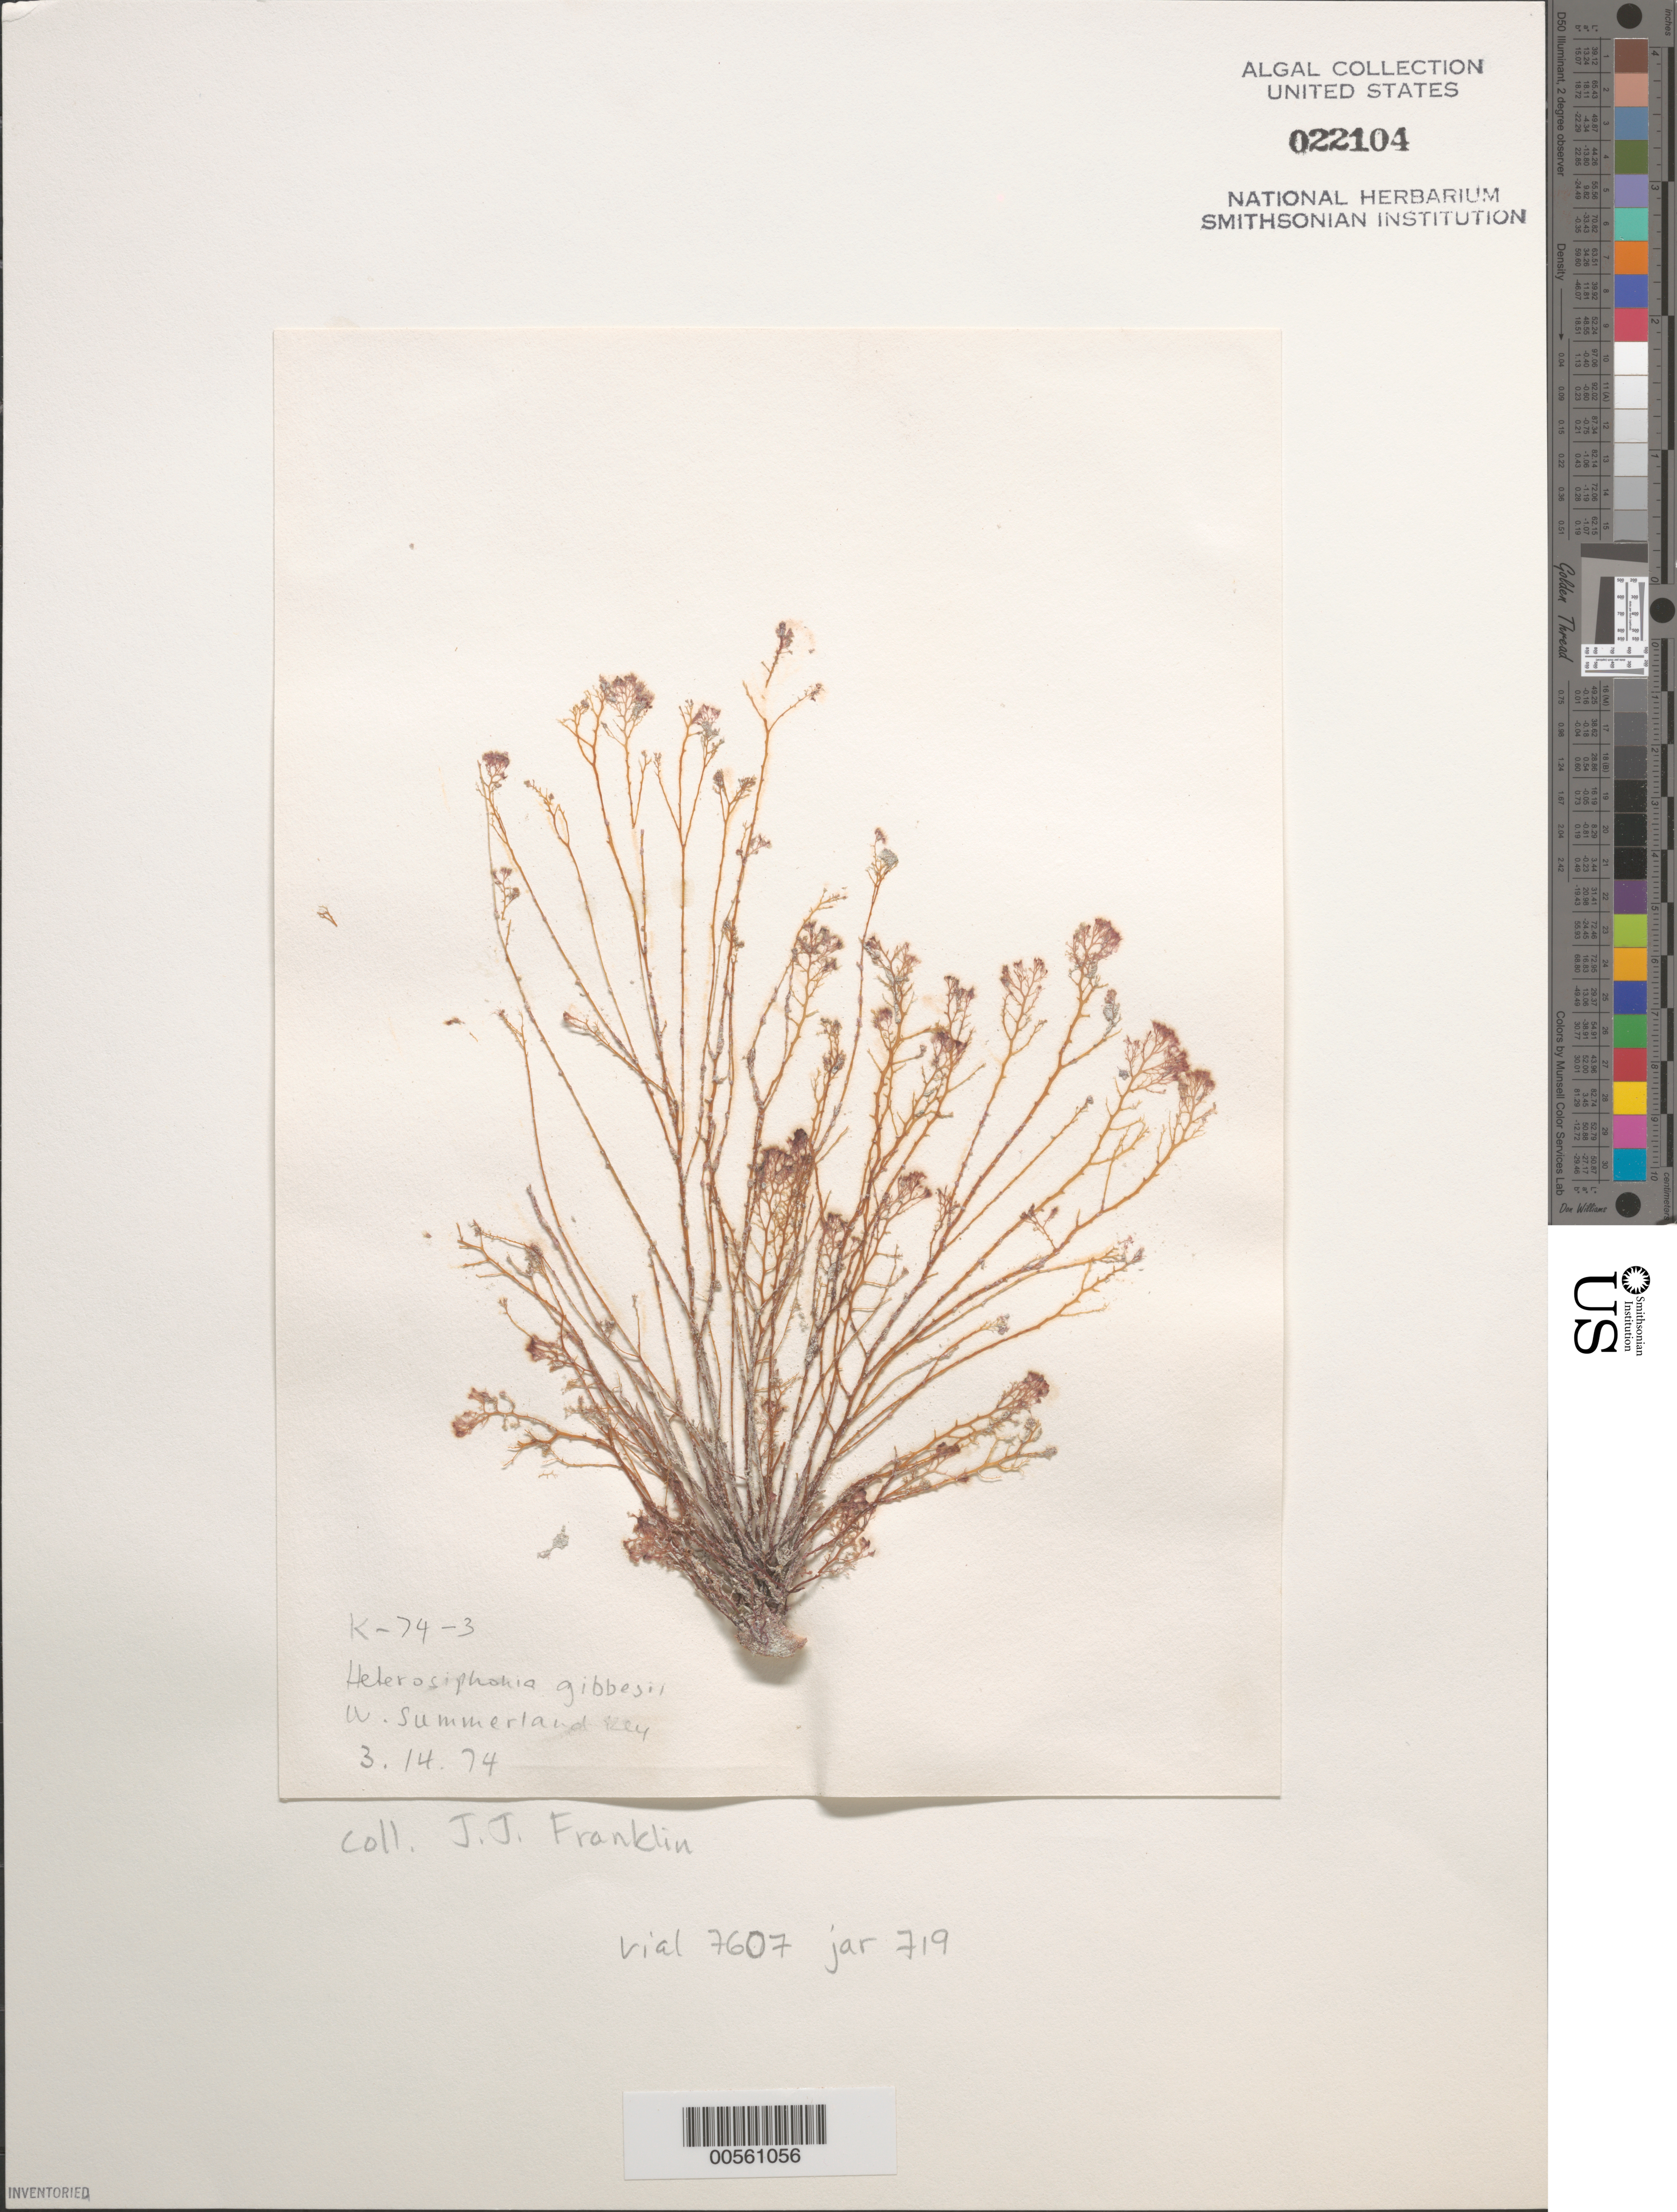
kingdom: Plantae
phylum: Rhodophyta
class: Florideophyceae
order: Ceramiales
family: Dasyaceae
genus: Heterosiphonia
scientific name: Heterosiphonia gibbesii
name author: (Harv.)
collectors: J. Franklin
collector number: K-74-3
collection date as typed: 14 Mar 1974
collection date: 1974-03-14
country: United States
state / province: Florida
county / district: Monroe County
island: West Summerland Key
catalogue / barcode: US 22104